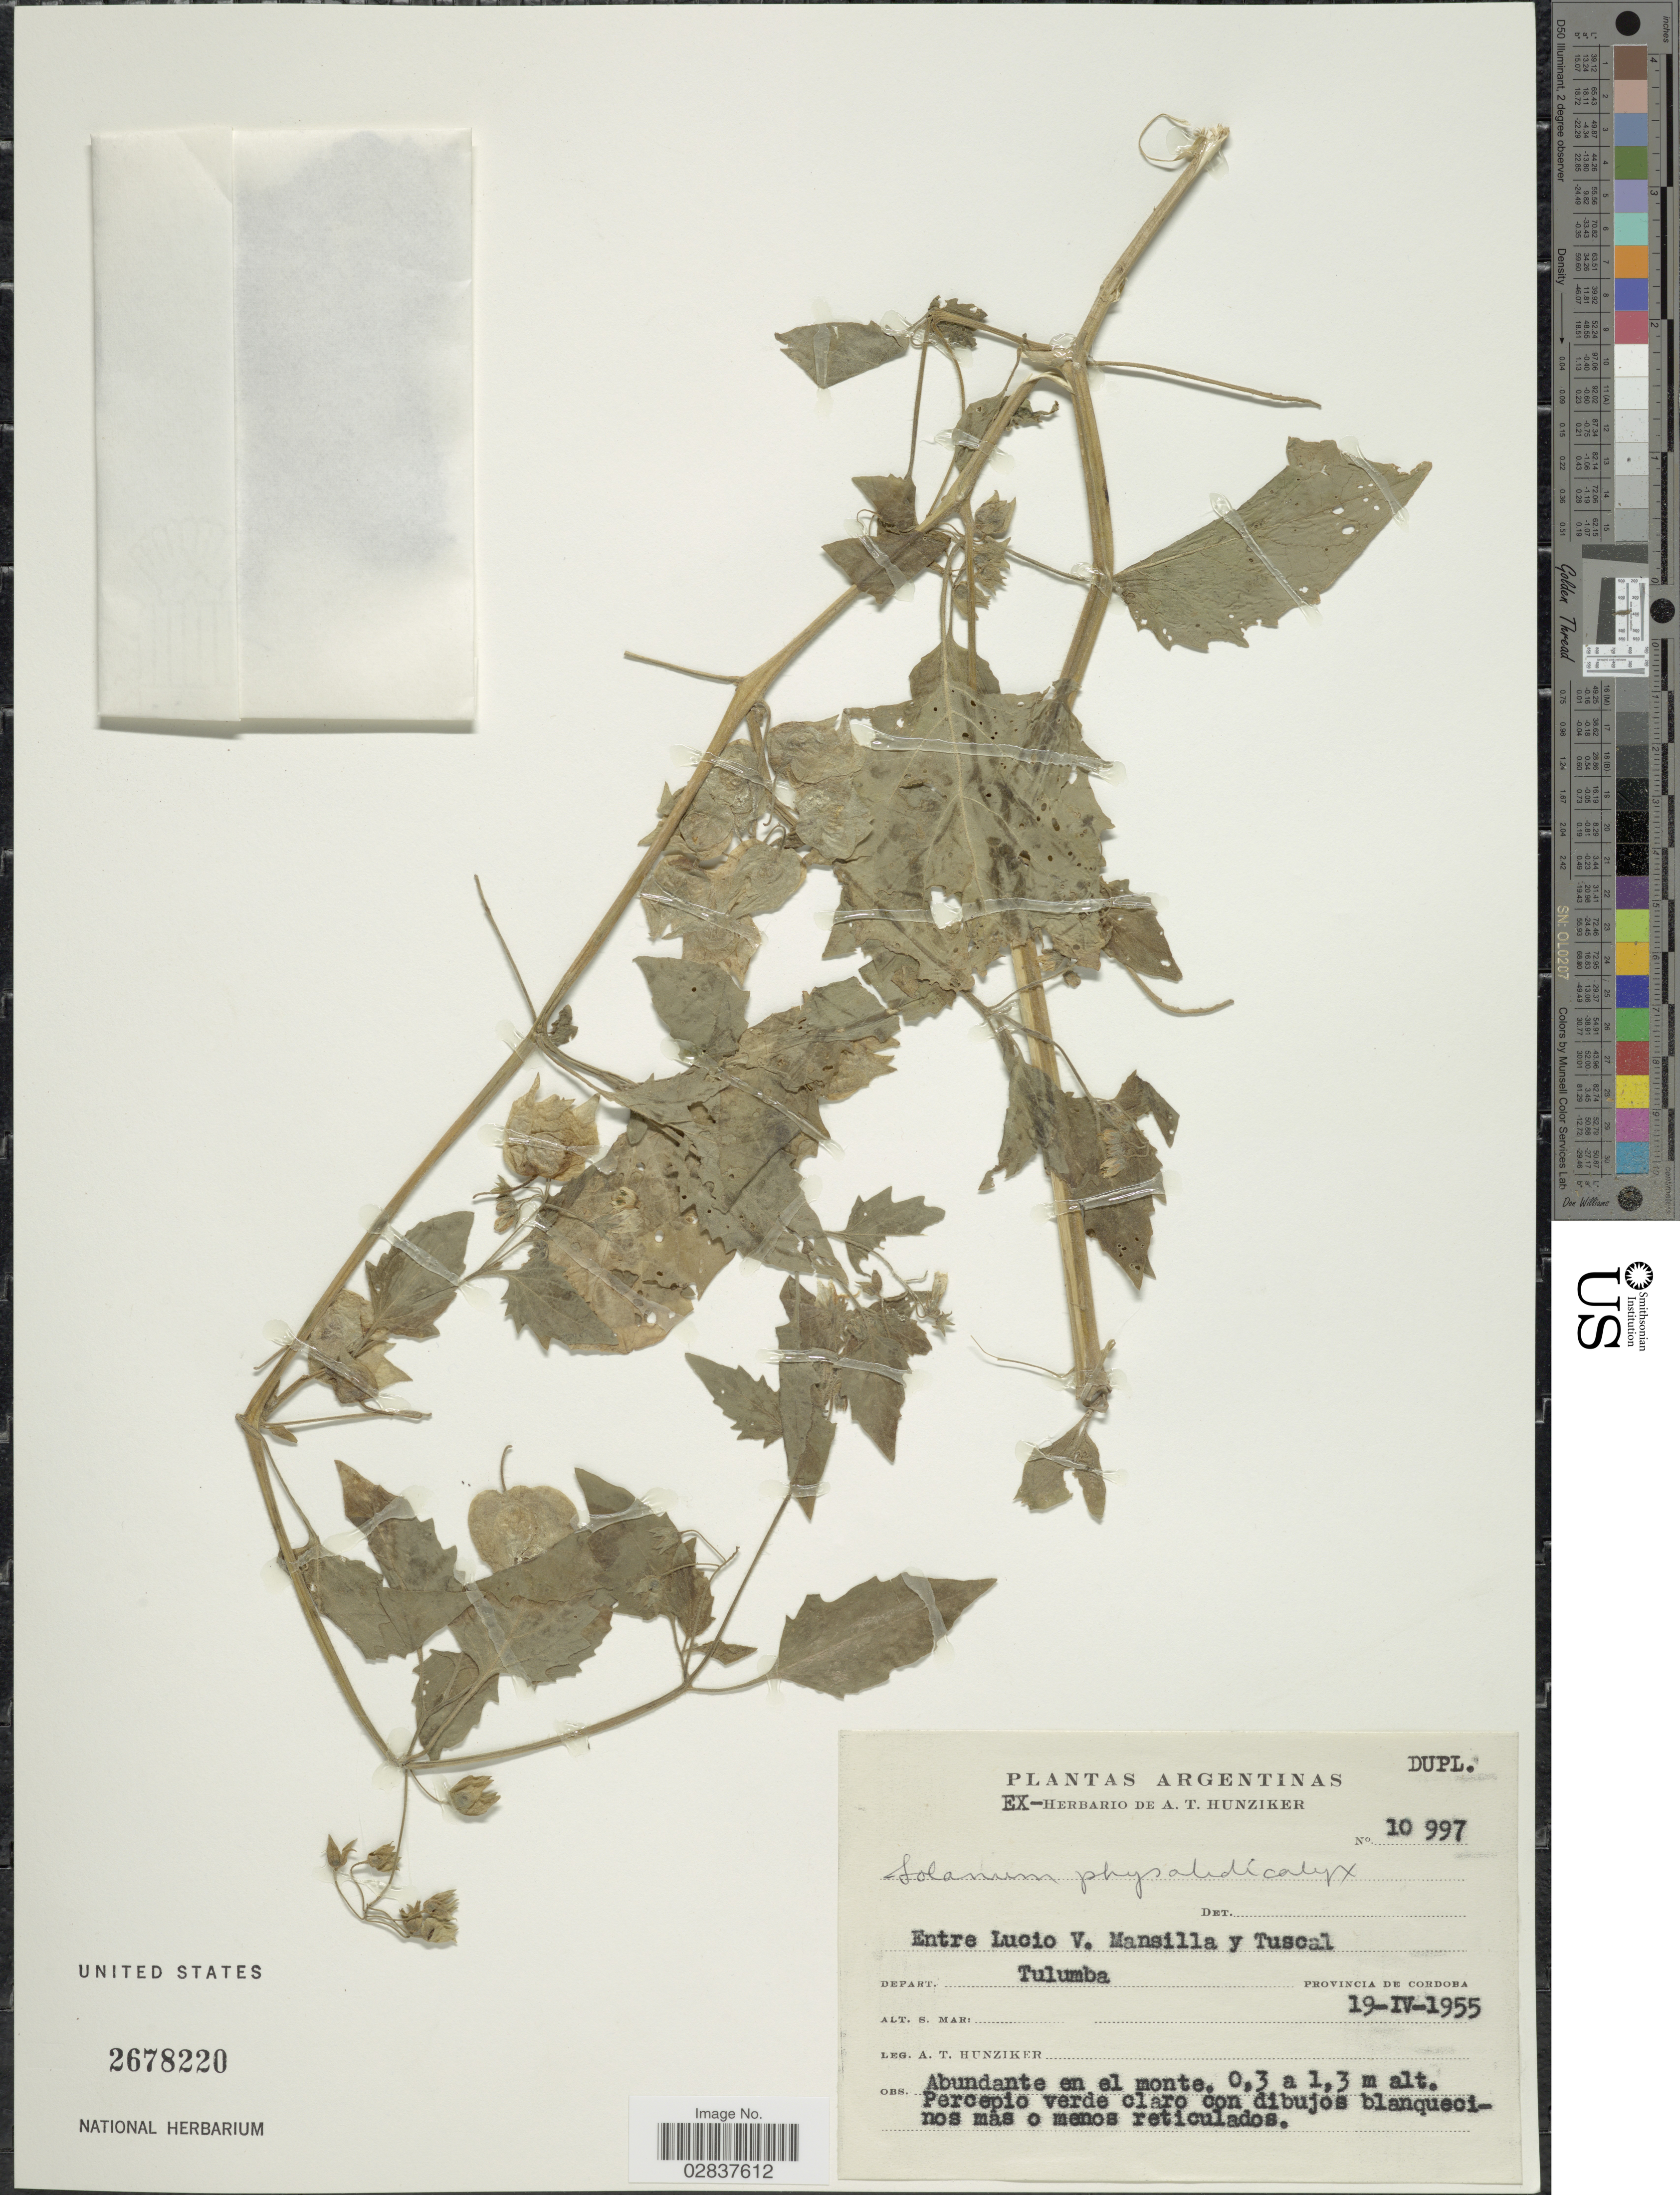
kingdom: Plantae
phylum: Tracheophyta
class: Magnoliopsida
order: Solanales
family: Solanaceae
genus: Solanum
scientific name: Solanum physalifolium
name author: Rusby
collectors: A. T. Hunziker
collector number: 10997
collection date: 1955-04-19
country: Argentina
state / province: Cordoba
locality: Entre Lucio V. Mansilla y Tuscal, Depart. Tulumba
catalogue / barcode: US 2678220